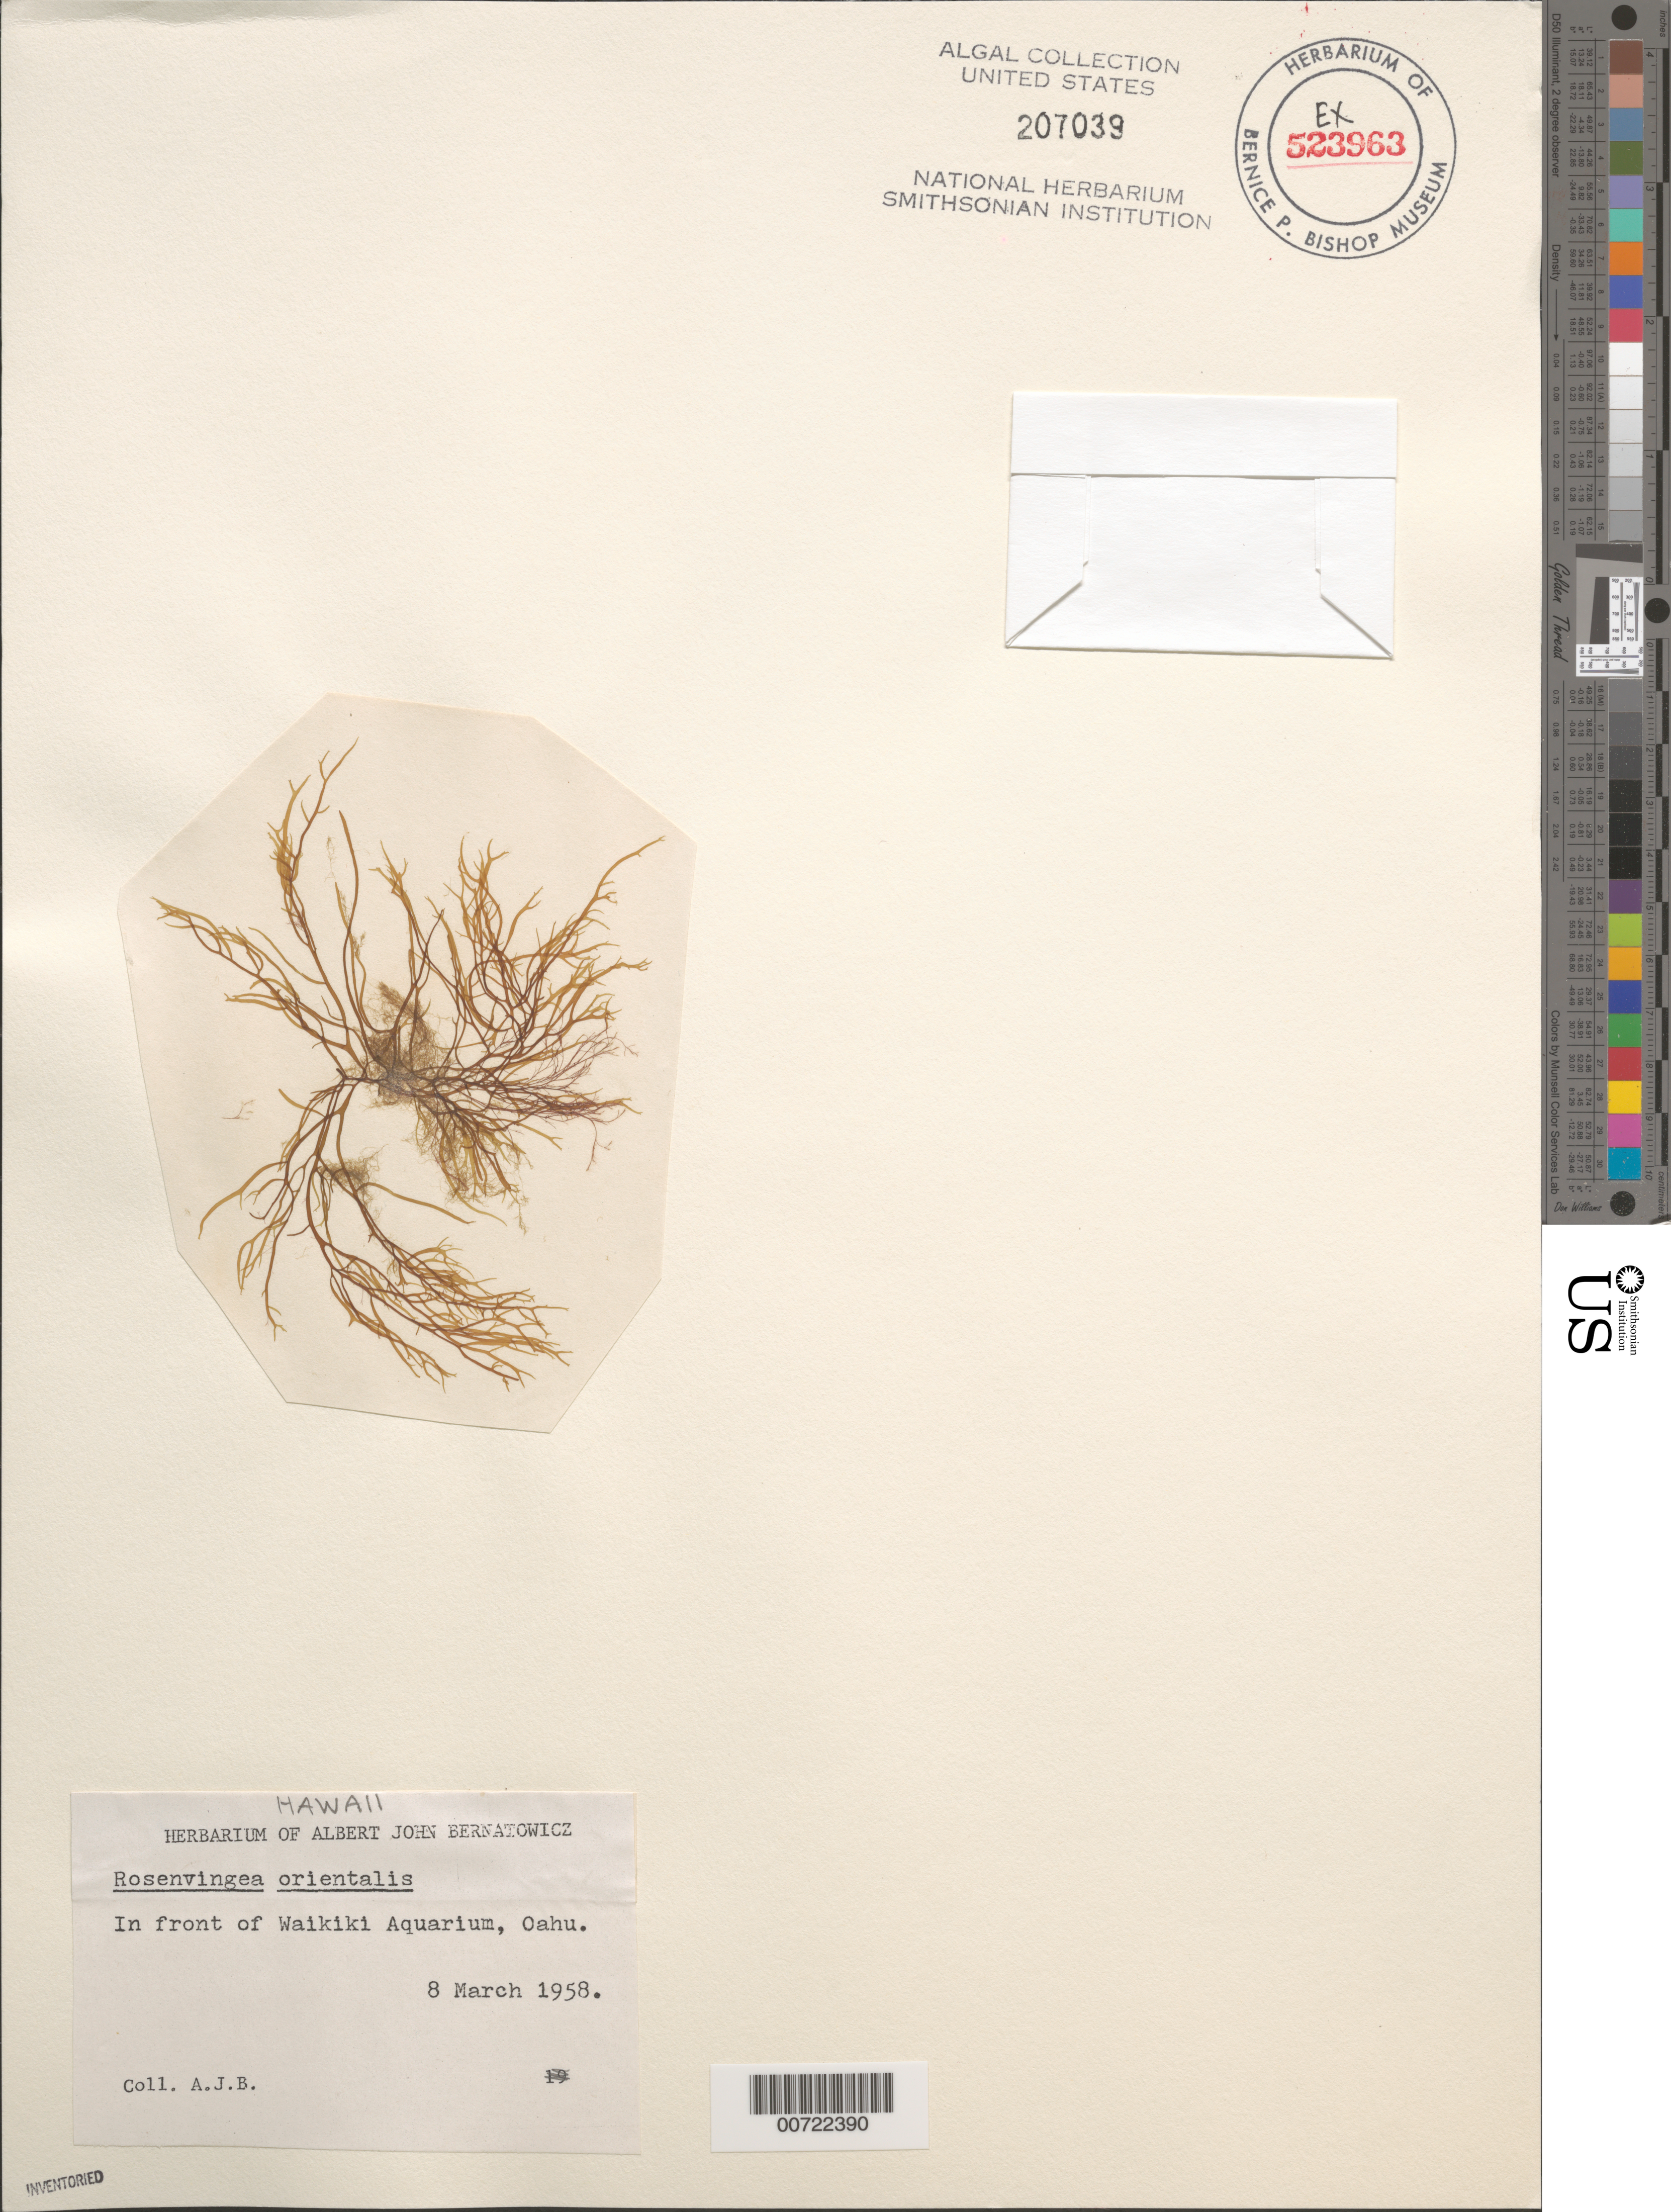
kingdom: Chromista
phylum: Ochrophyta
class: Phaeophyceae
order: Scytosiphonales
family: Scytosiphonaceae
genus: Rosenvingea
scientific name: Rosenvingea orientalis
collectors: A. Bernatowicz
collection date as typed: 08 Mar 1958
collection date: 1958-03-08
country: United States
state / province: Hawaii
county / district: Honolulu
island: Oahu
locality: Waikiki, in front of Waikiki Aquarium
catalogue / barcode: US 207039